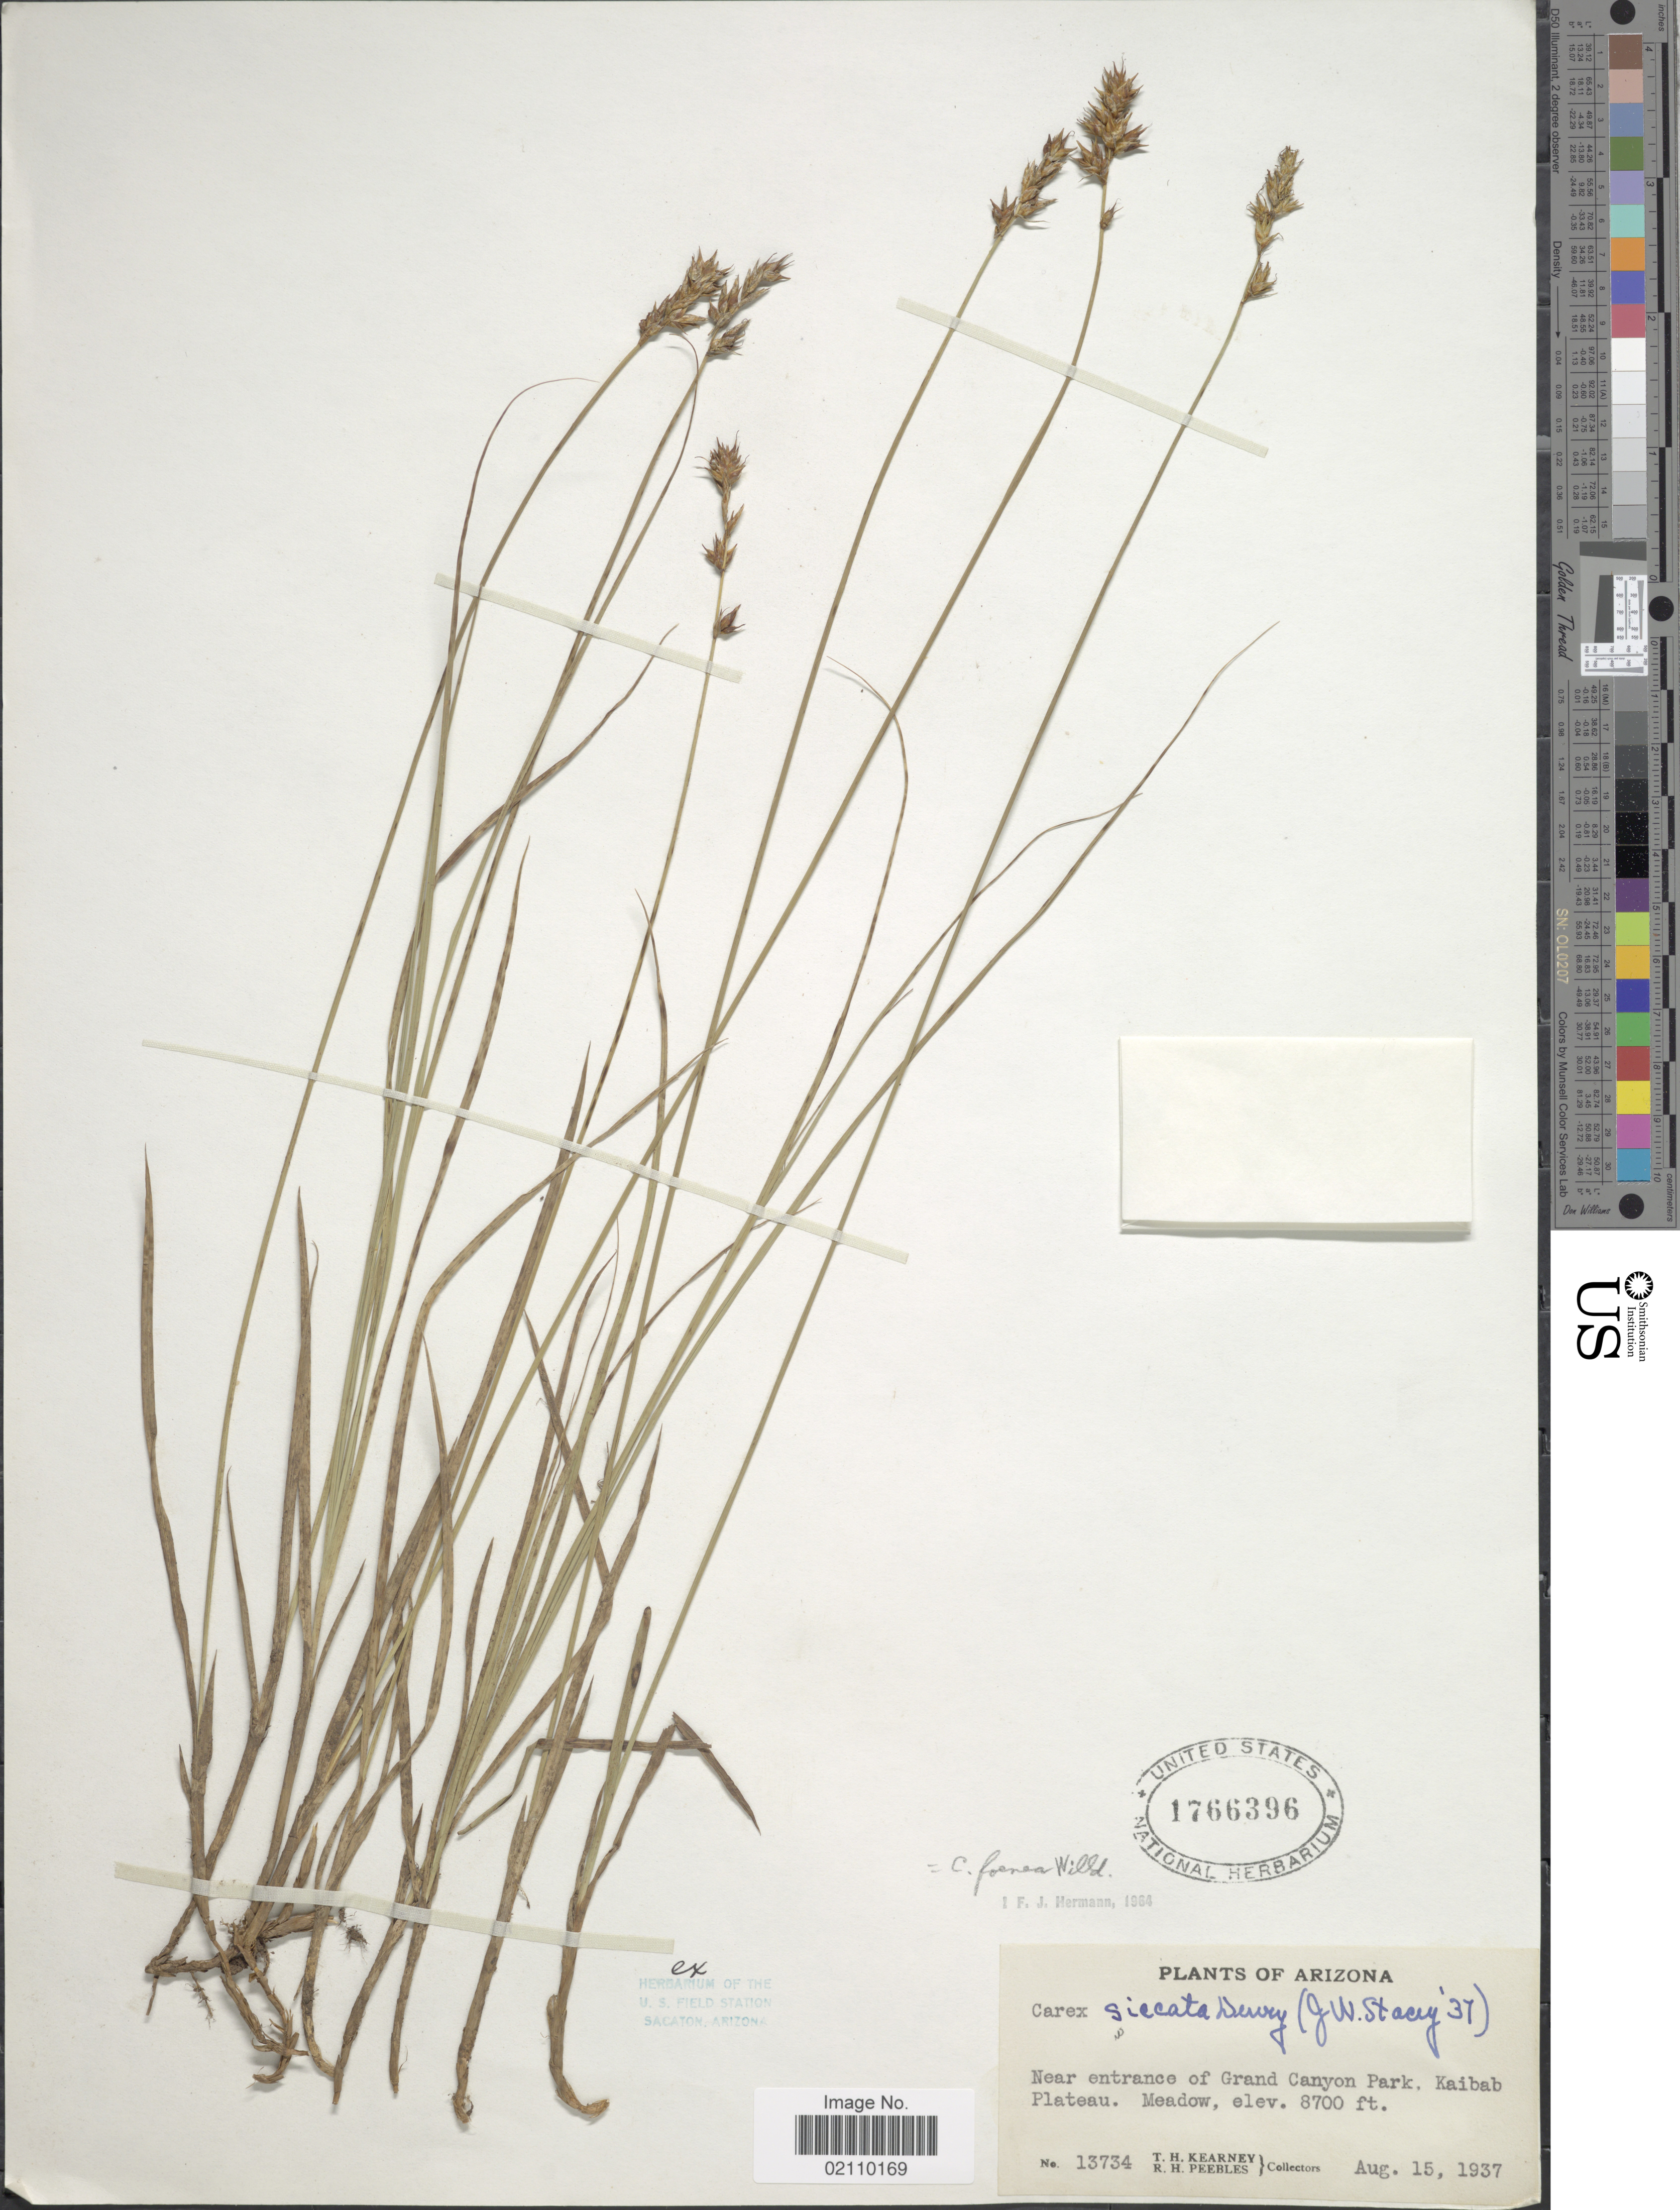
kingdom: Plantae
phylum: Tracheophyta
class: Liliopsida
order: Poales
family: Cyperaceae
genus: Carex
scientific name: Carex siccata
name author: Dewey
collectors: T. H. Kearney & R. H. Peebles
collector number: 13734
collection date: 1937-08-15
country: United States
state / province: Arizona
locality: Near entrance of Grand Canyon Park, Kaibab Plateau, Meadow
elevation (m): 2652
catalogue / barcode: US 1766396